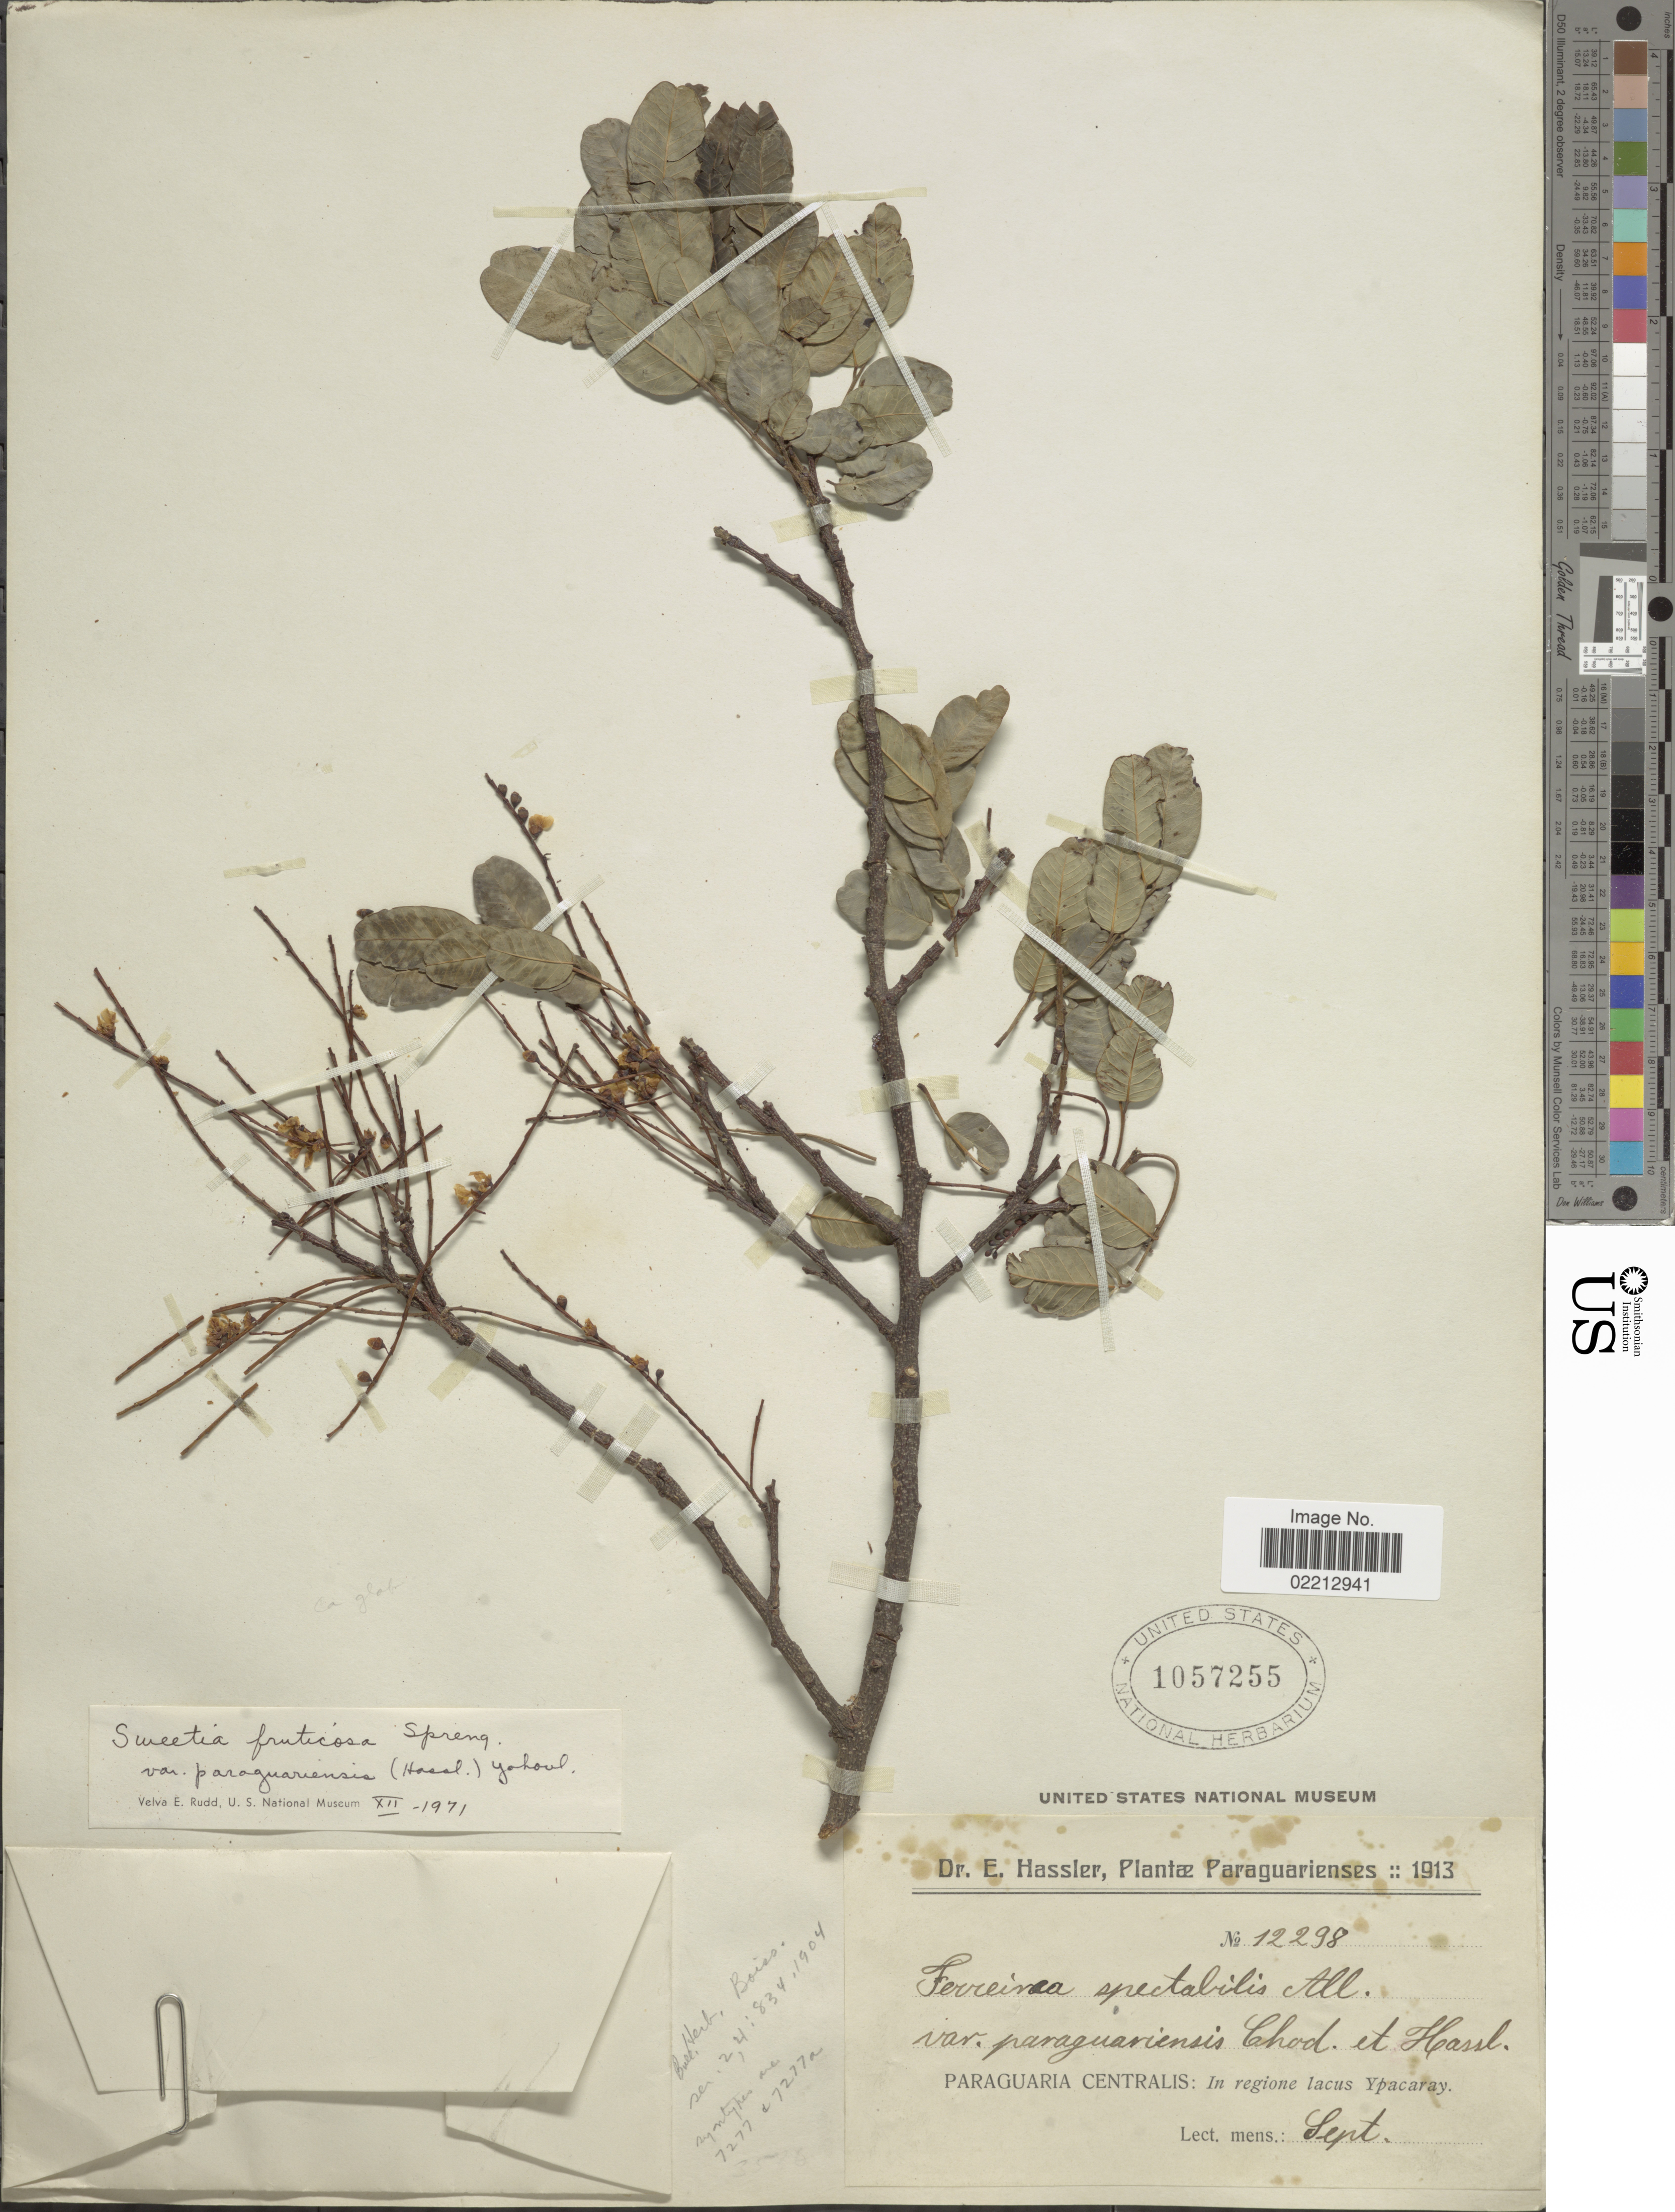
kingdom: Plantae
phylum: Tracheophyta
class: Magnoliopsida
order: Fabales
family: Fabaceae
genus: Sweetia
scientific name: Sweetia fruticosa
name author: Spreng.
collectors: E. Hassler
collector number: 12298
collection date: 1913-09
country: Paraguay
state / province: Paraguari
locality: In regione lacus Ypacaray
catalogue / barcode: US 10575255